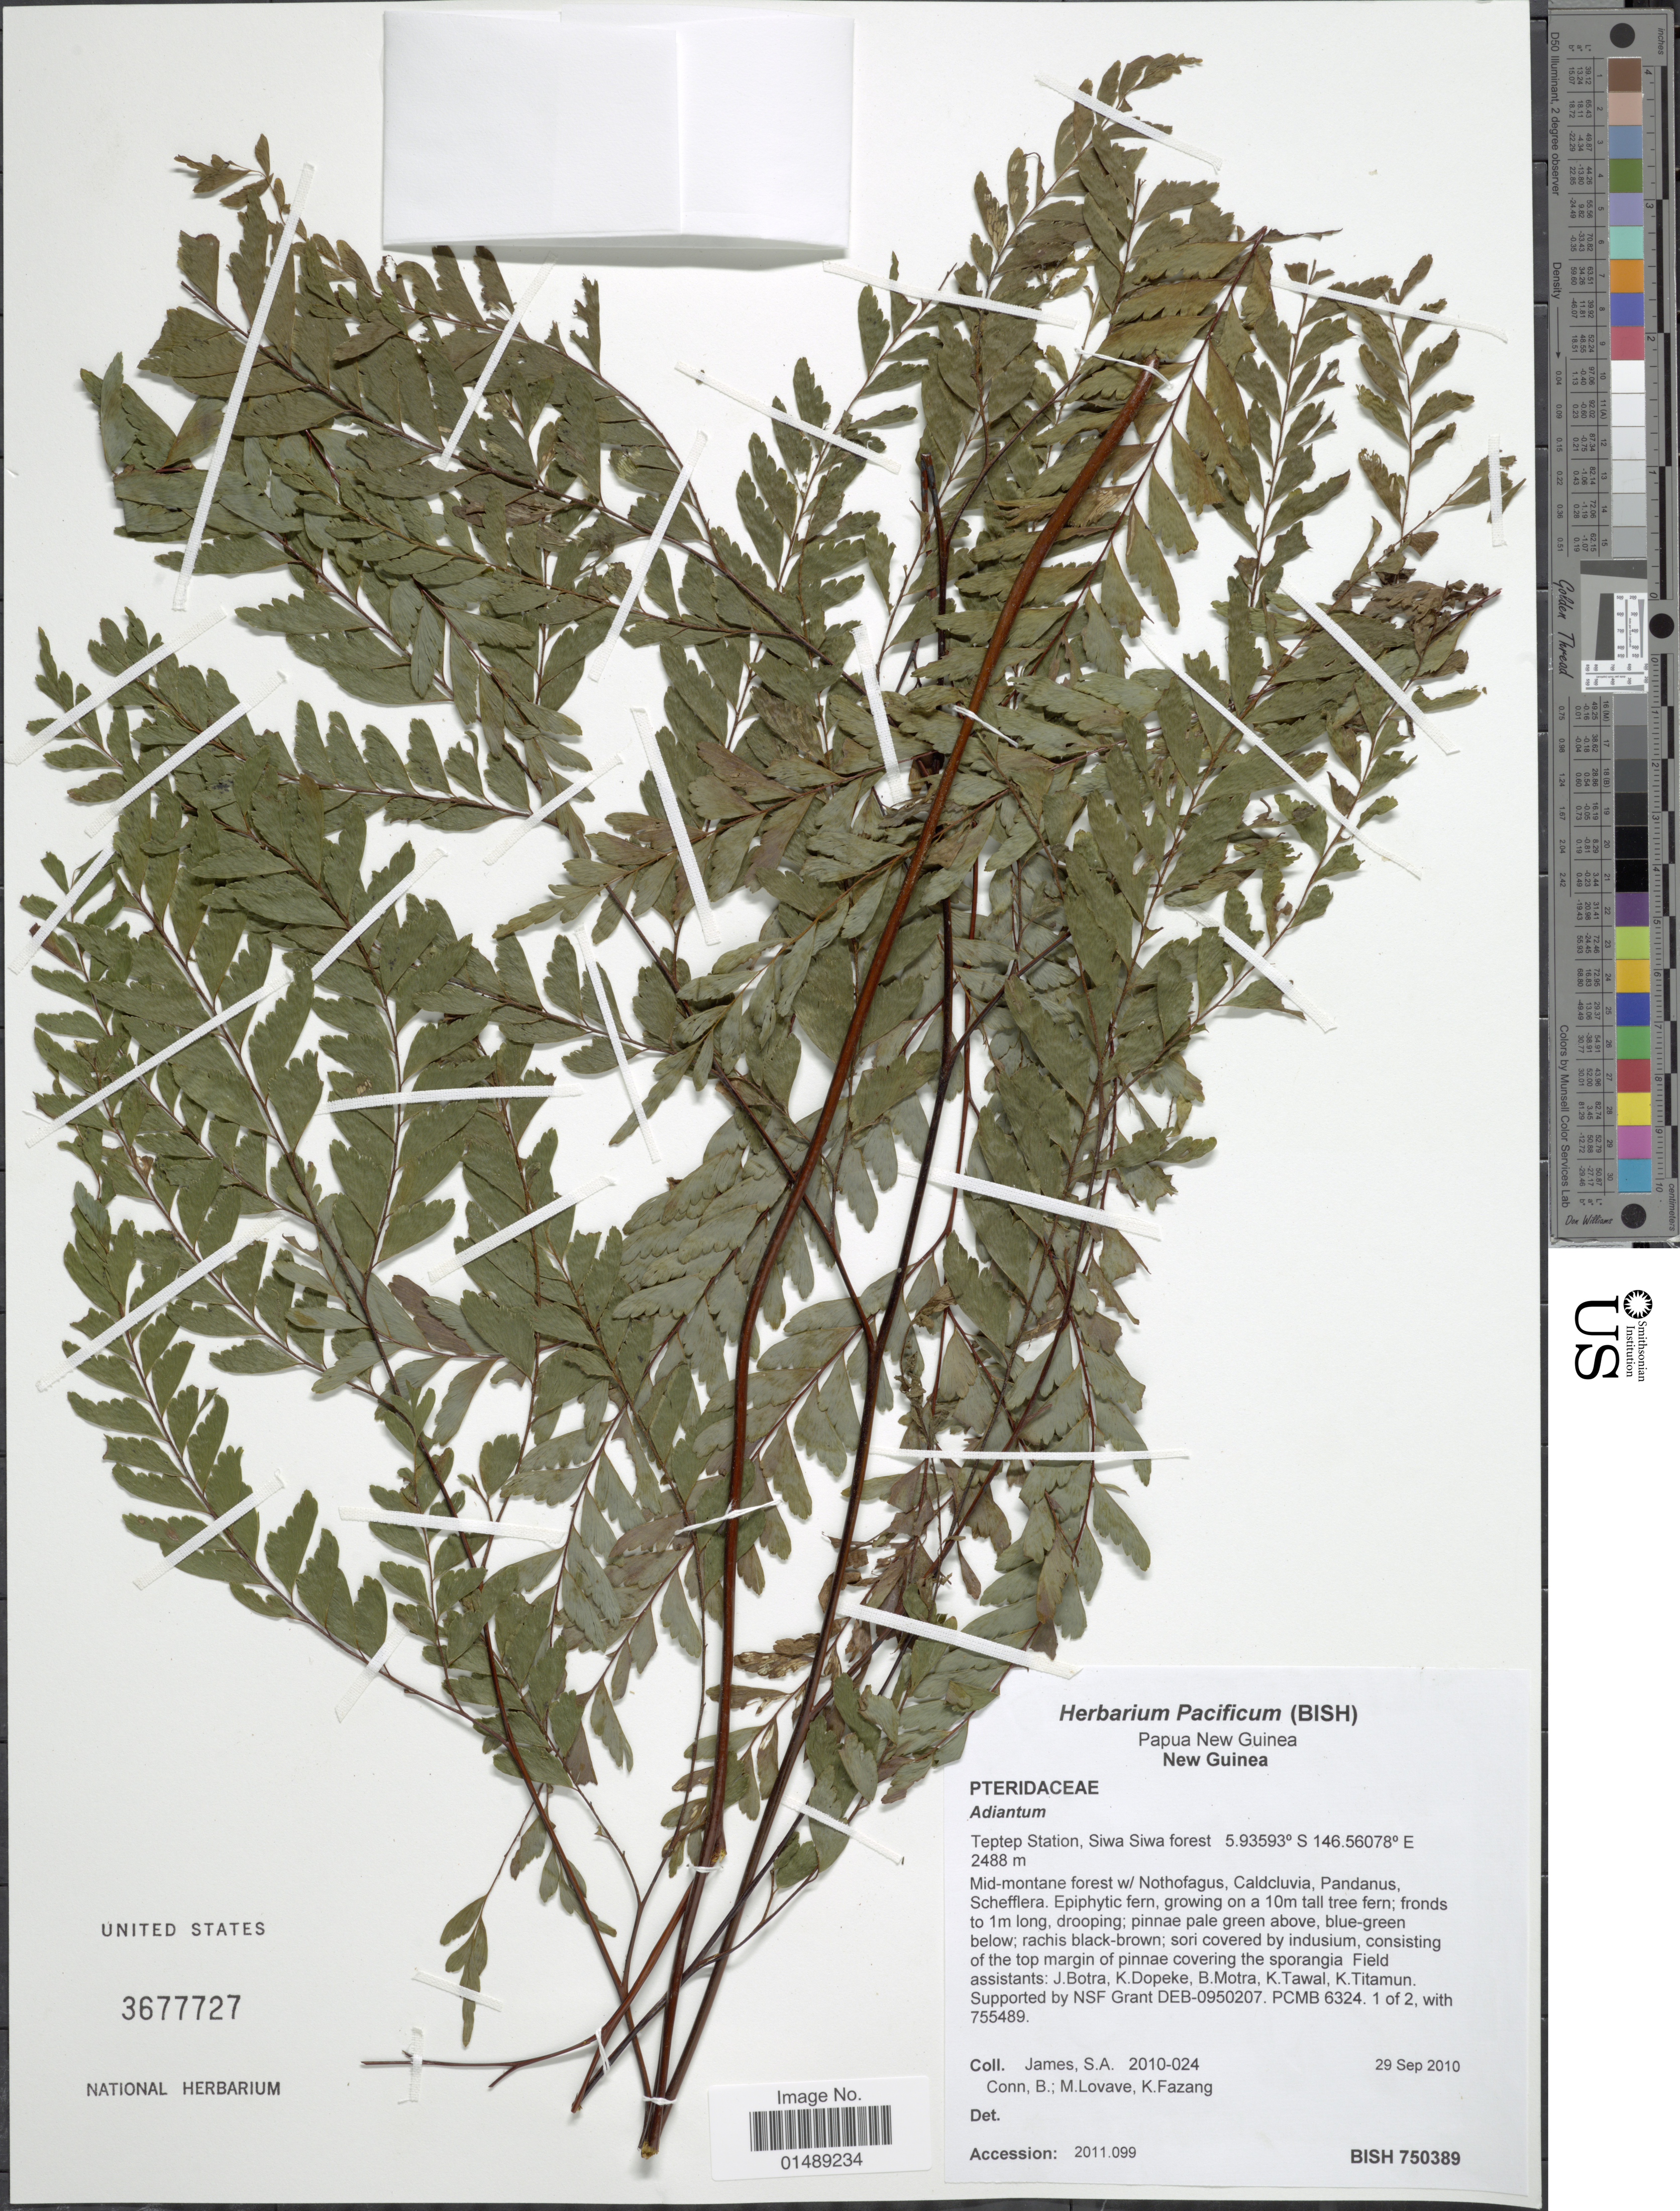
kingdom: Plantae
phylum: Tracheophyta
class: Polypodiopsida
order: Polypodiales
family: Pteridaceae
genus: Adiantum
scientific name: Adiantum sp.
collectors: S. James, B. Conn, M. Lovave & K. Fazang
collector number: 2010-024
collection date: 2010-09-29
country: Papua New Guinea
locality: Papua New Guinea, New Guinea, Teptep Station, Siwa Siwa forest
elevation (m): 2488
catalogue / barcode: US 3677727